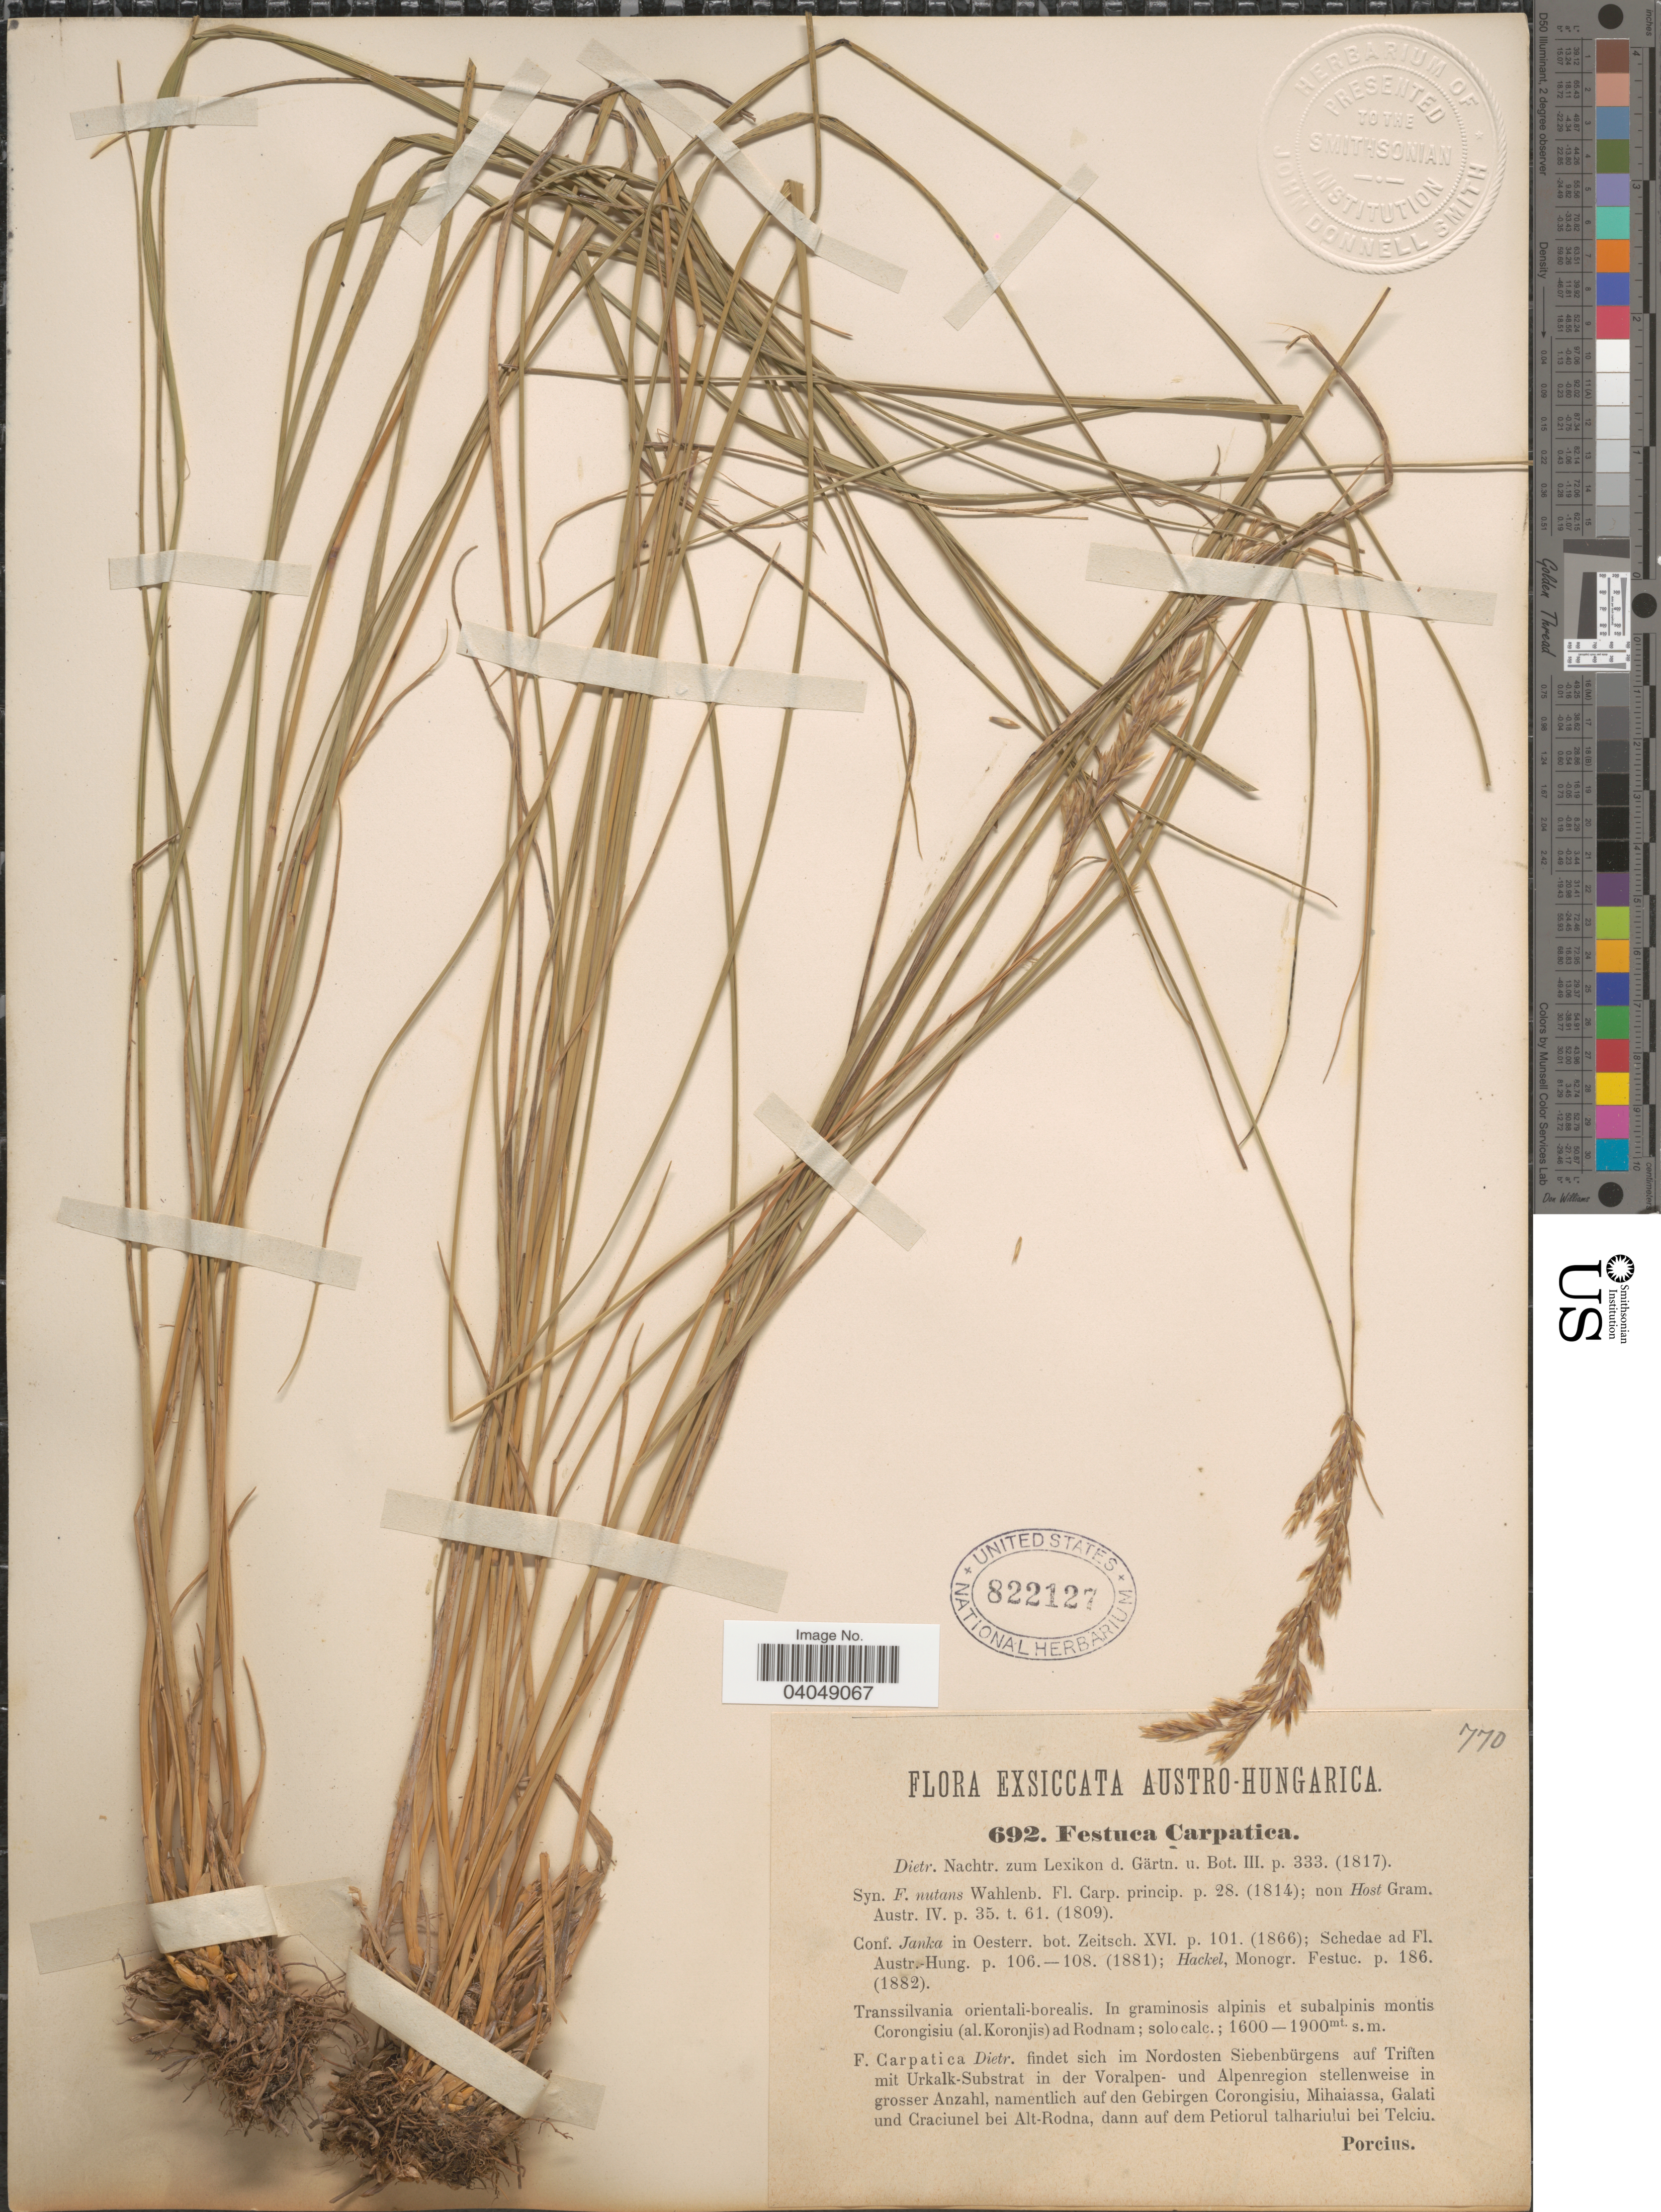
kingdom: Plantae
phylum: Tracheophyta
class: Liliopsida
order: Poales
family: Poaceae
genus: Festuca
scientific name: Festuca carpatica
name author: F. Dietr.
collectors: Porcius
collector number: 692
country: Romania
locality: Austro-Hungarica. Transsilvania orientali-borealis. In graminosis alpinis et subalpinis mntis Corongisiu (al. Koronjis) ad Rodnam.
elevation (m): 1600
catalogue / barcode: US 822127